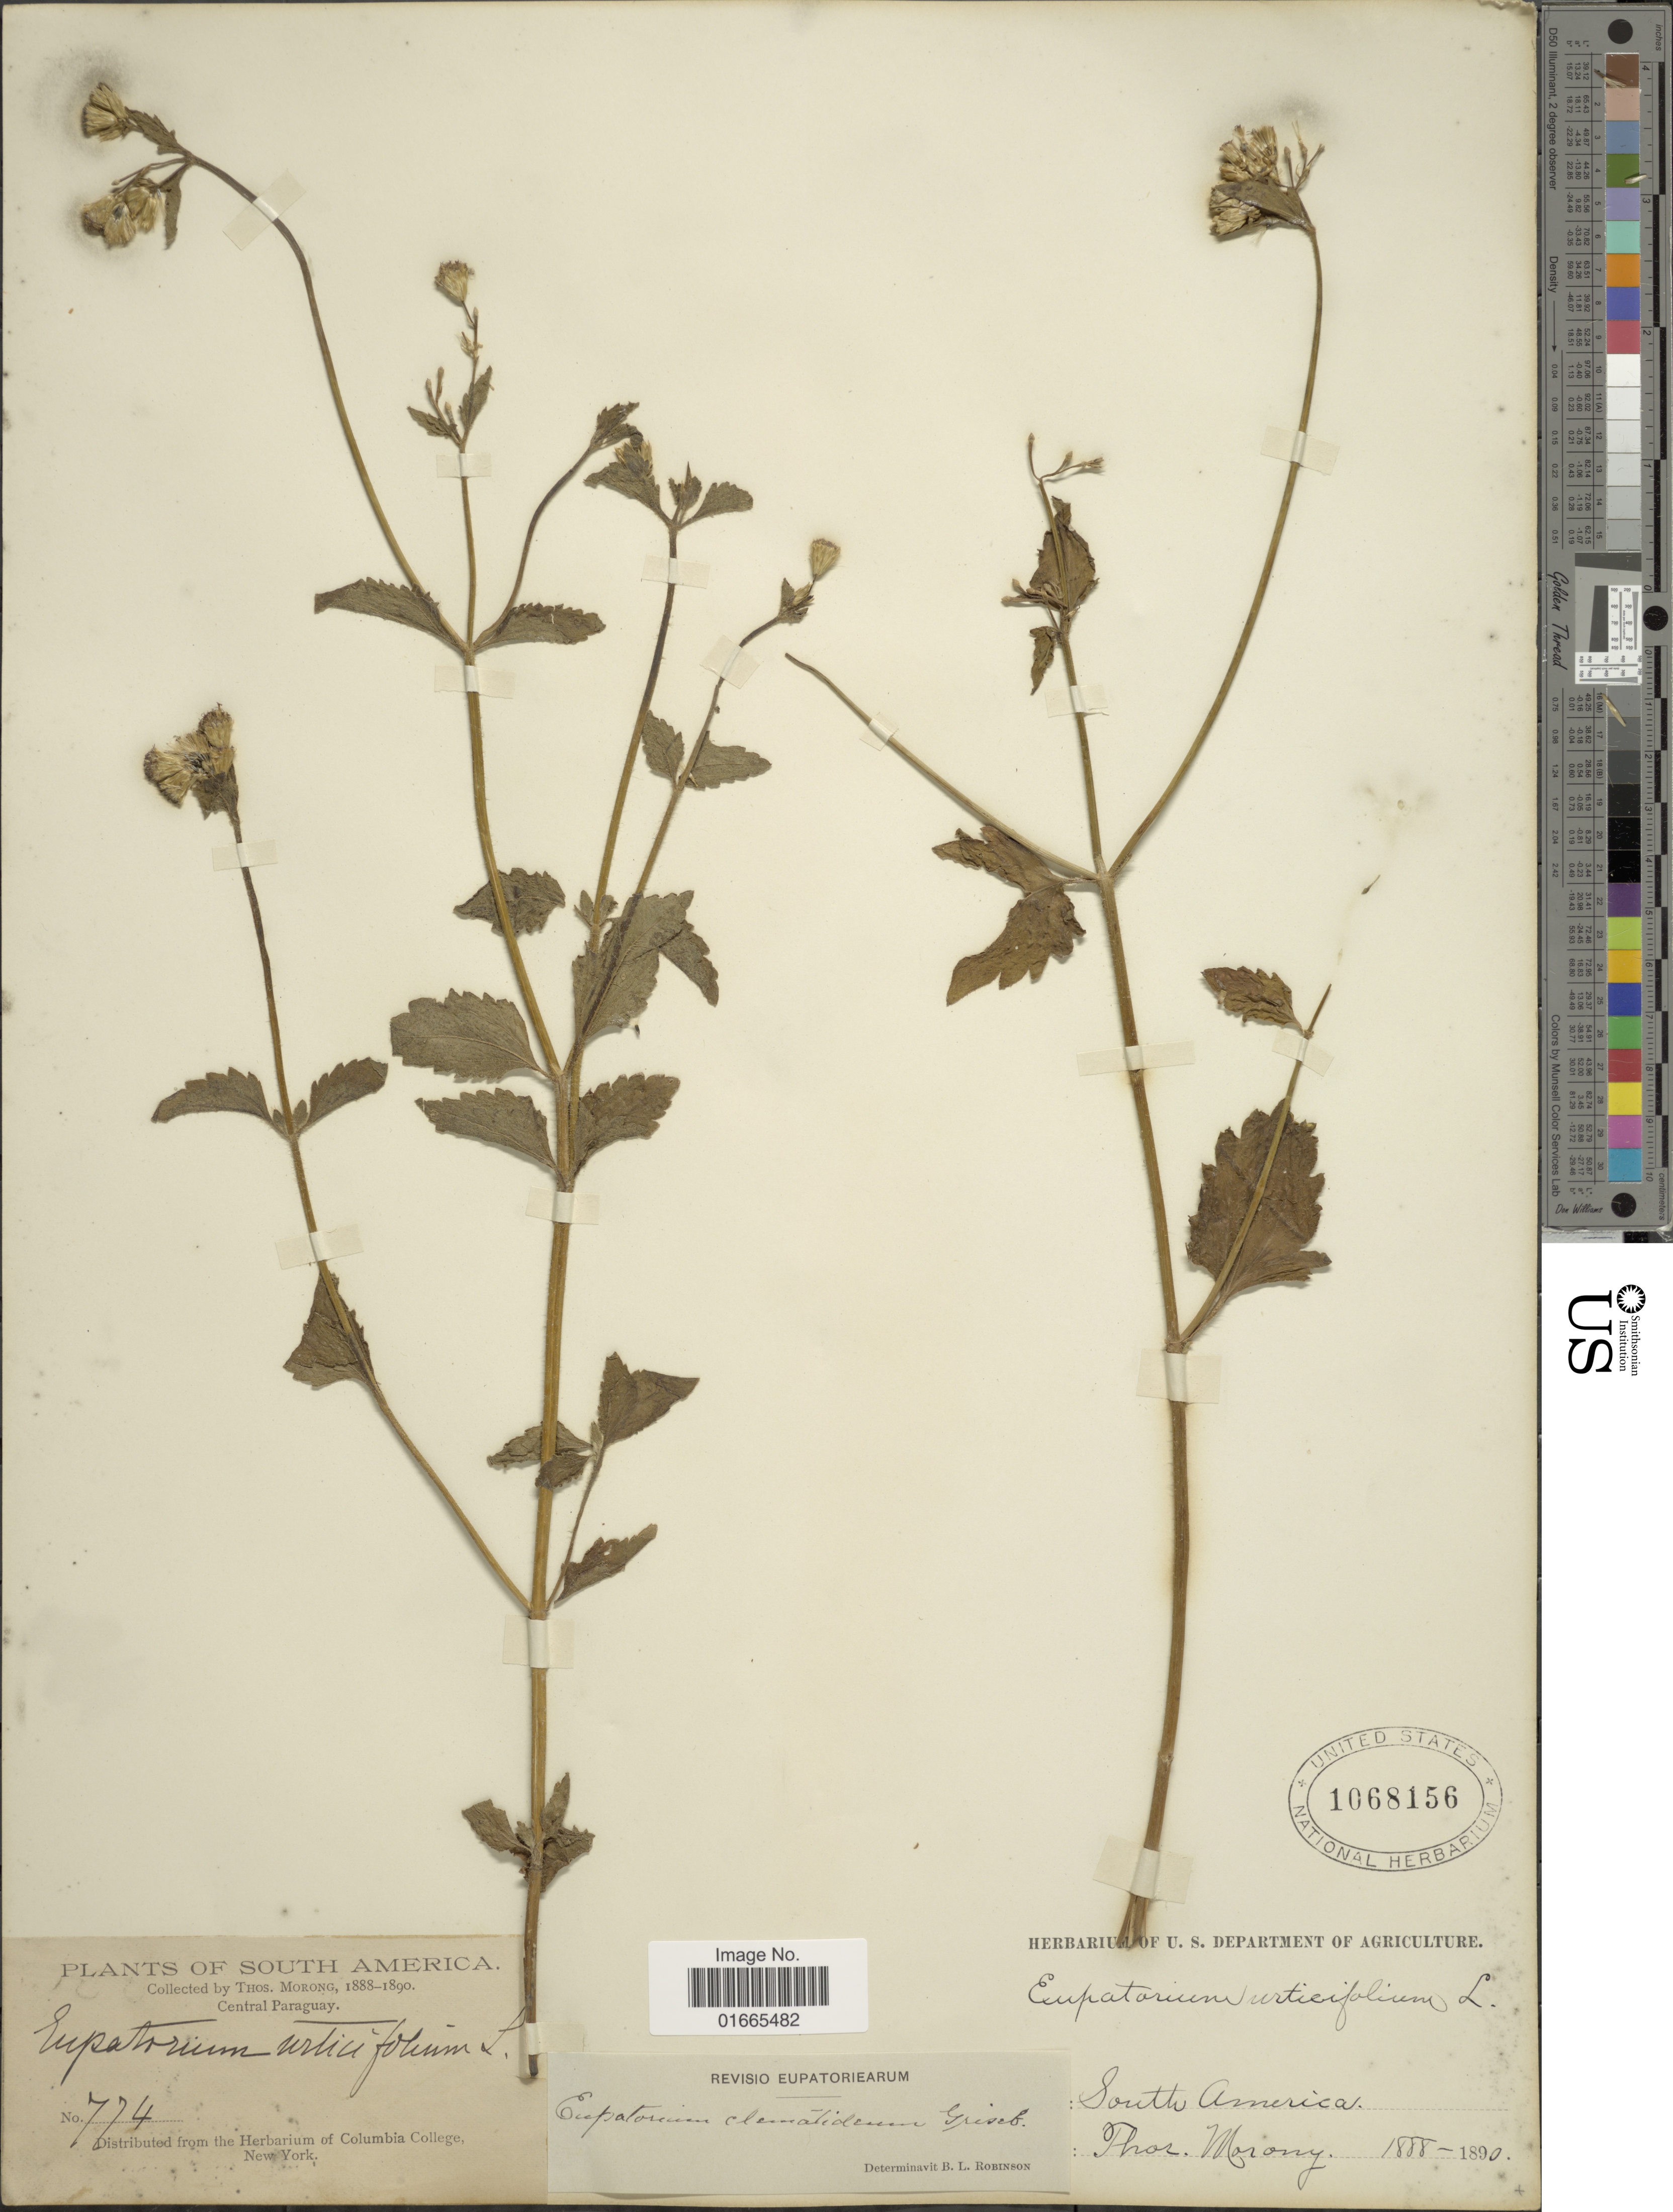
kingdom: Plantae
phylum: Tracheophyta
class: Magnoliopsida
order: Asterales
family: Asteraceae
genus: Praxelis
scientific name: Praxelis clematidea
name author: (Griseb.) R.M. King & H. Rob.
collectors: ex herb. T. Morong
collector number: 774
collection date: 1888/1890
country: Paraguay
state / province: Central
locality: South America, Central Paraguay.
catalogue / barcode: US 1068156